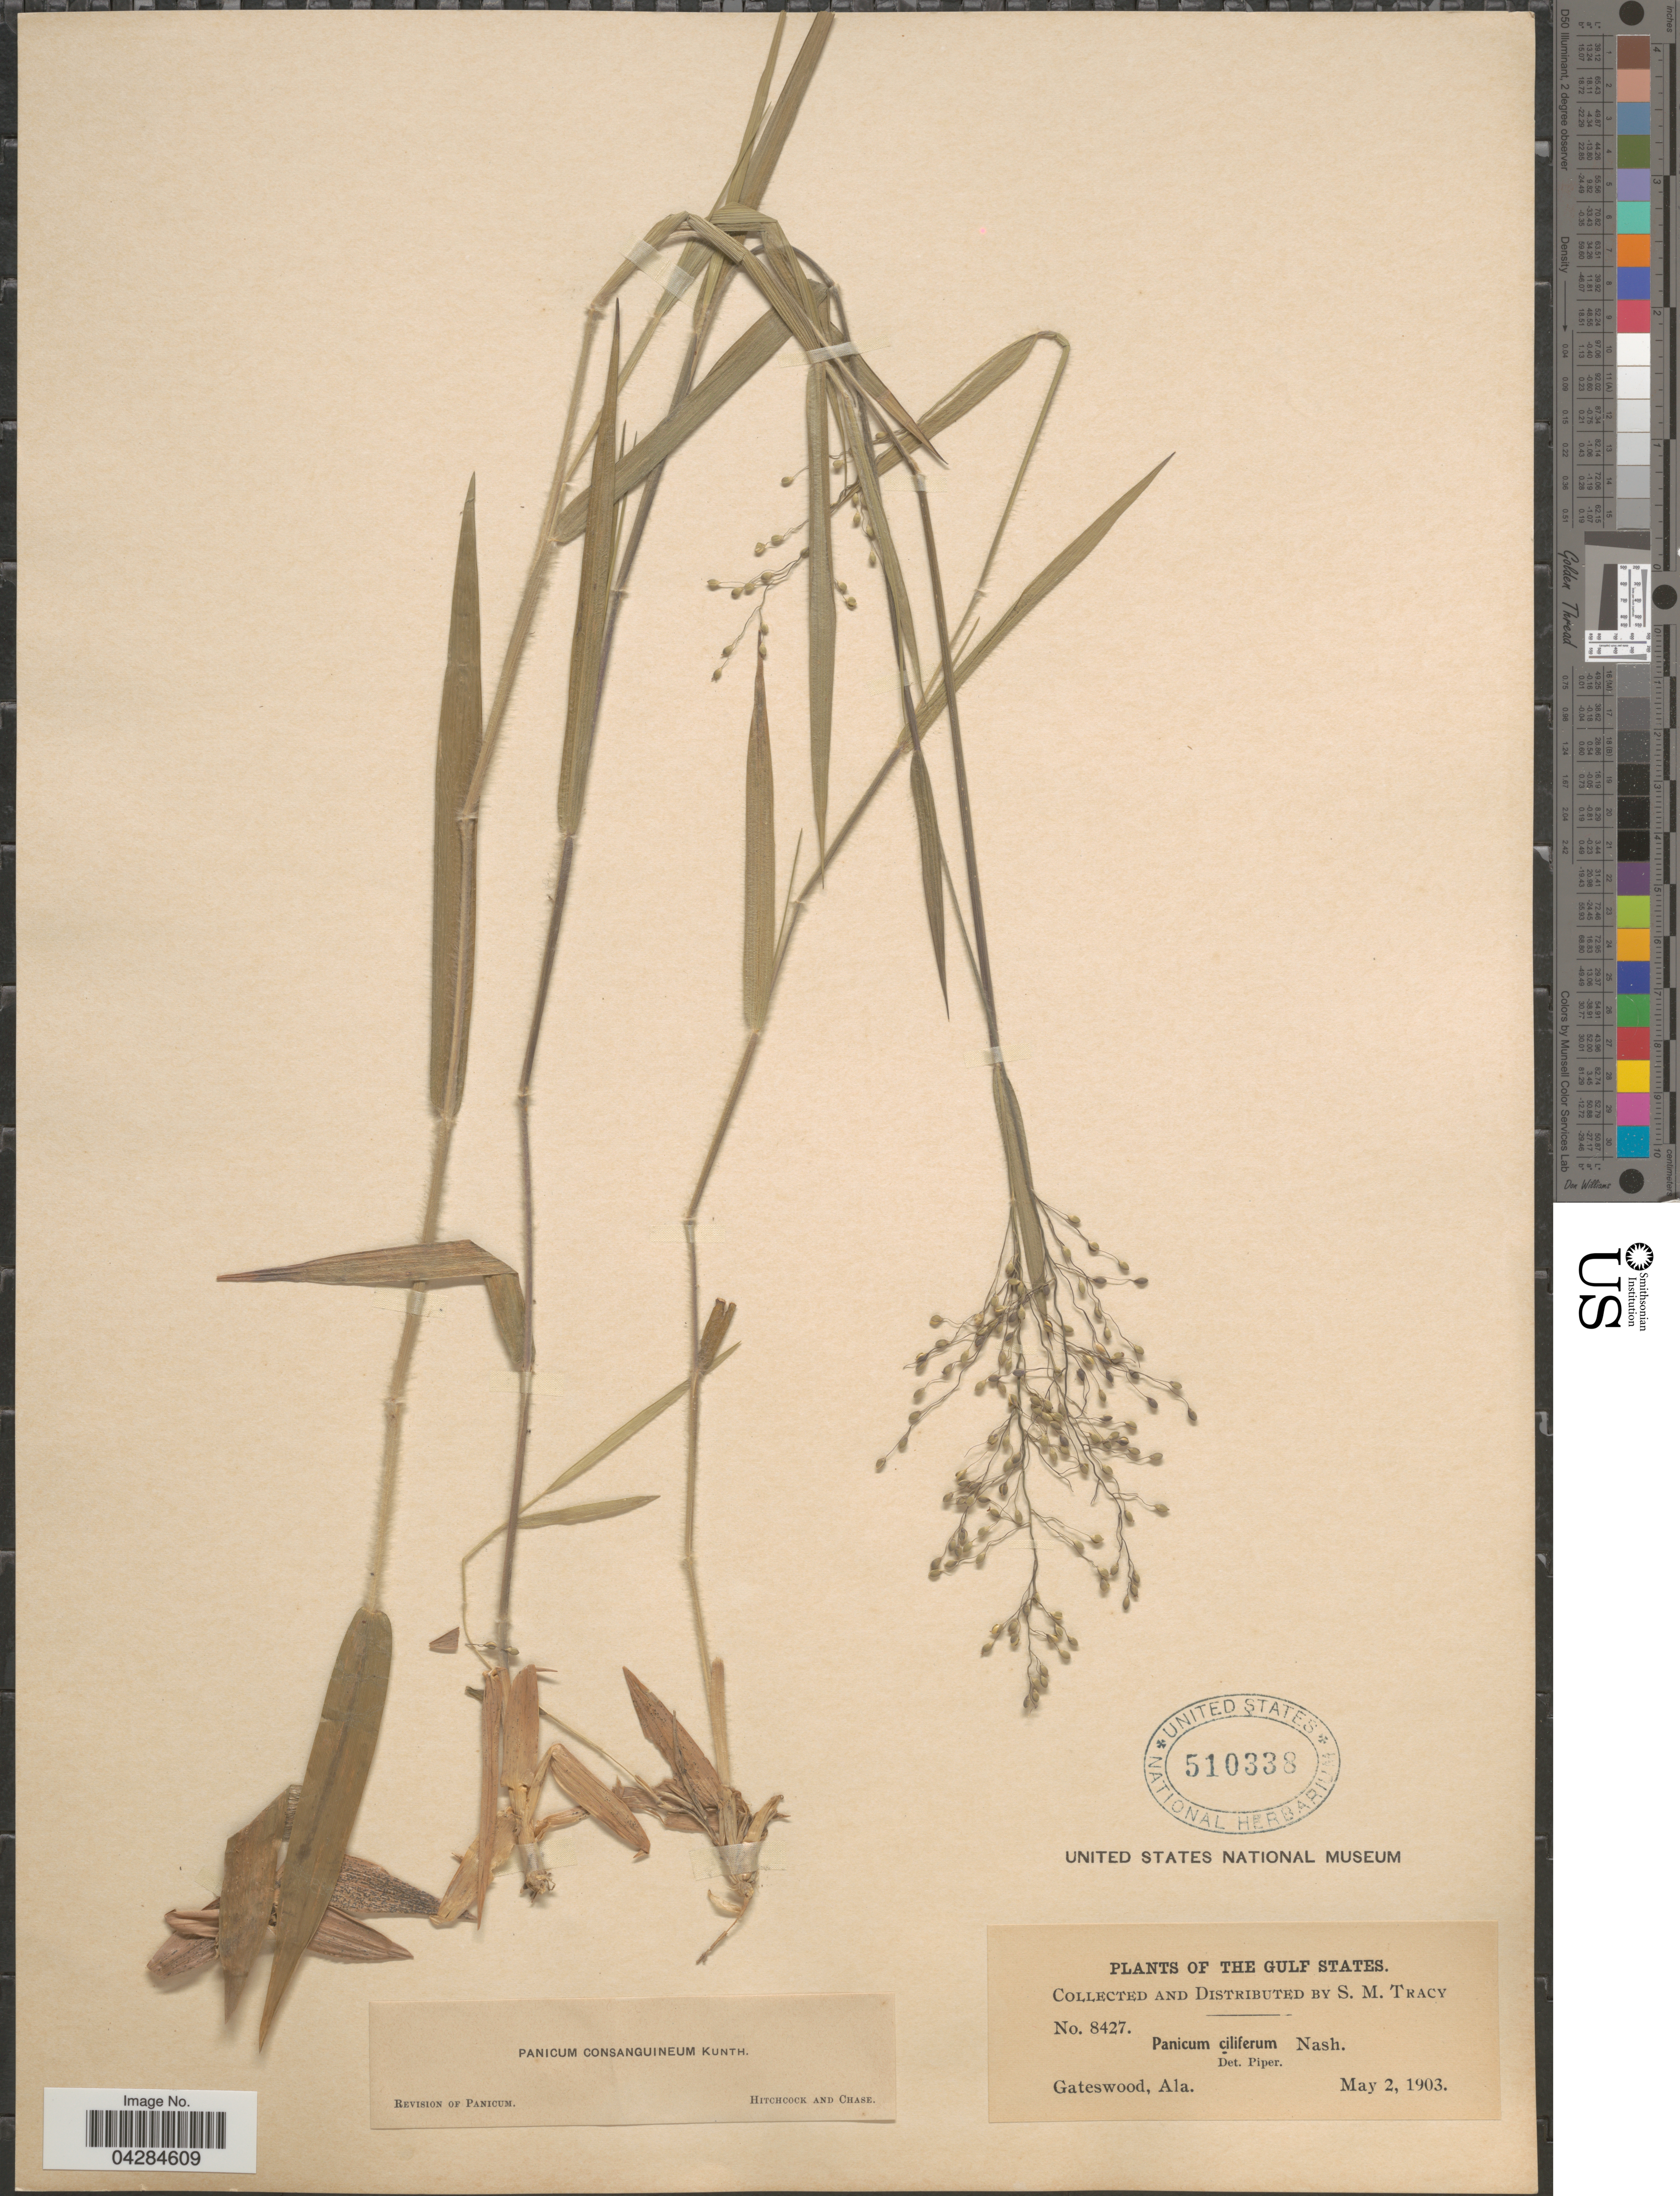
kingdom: Plantae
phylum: Tracheophyta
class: Liliopsida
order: Poales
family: Poaceae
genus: Dichanthelium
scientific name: Dichanthelium ovale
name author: (Elliott) Gould & C.A. Clark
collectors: S. M. Tracy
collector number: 8427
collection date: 1903-05-02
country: United States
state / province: Alabama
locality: The Gulf States. Gateswood.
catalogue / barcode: US 510338